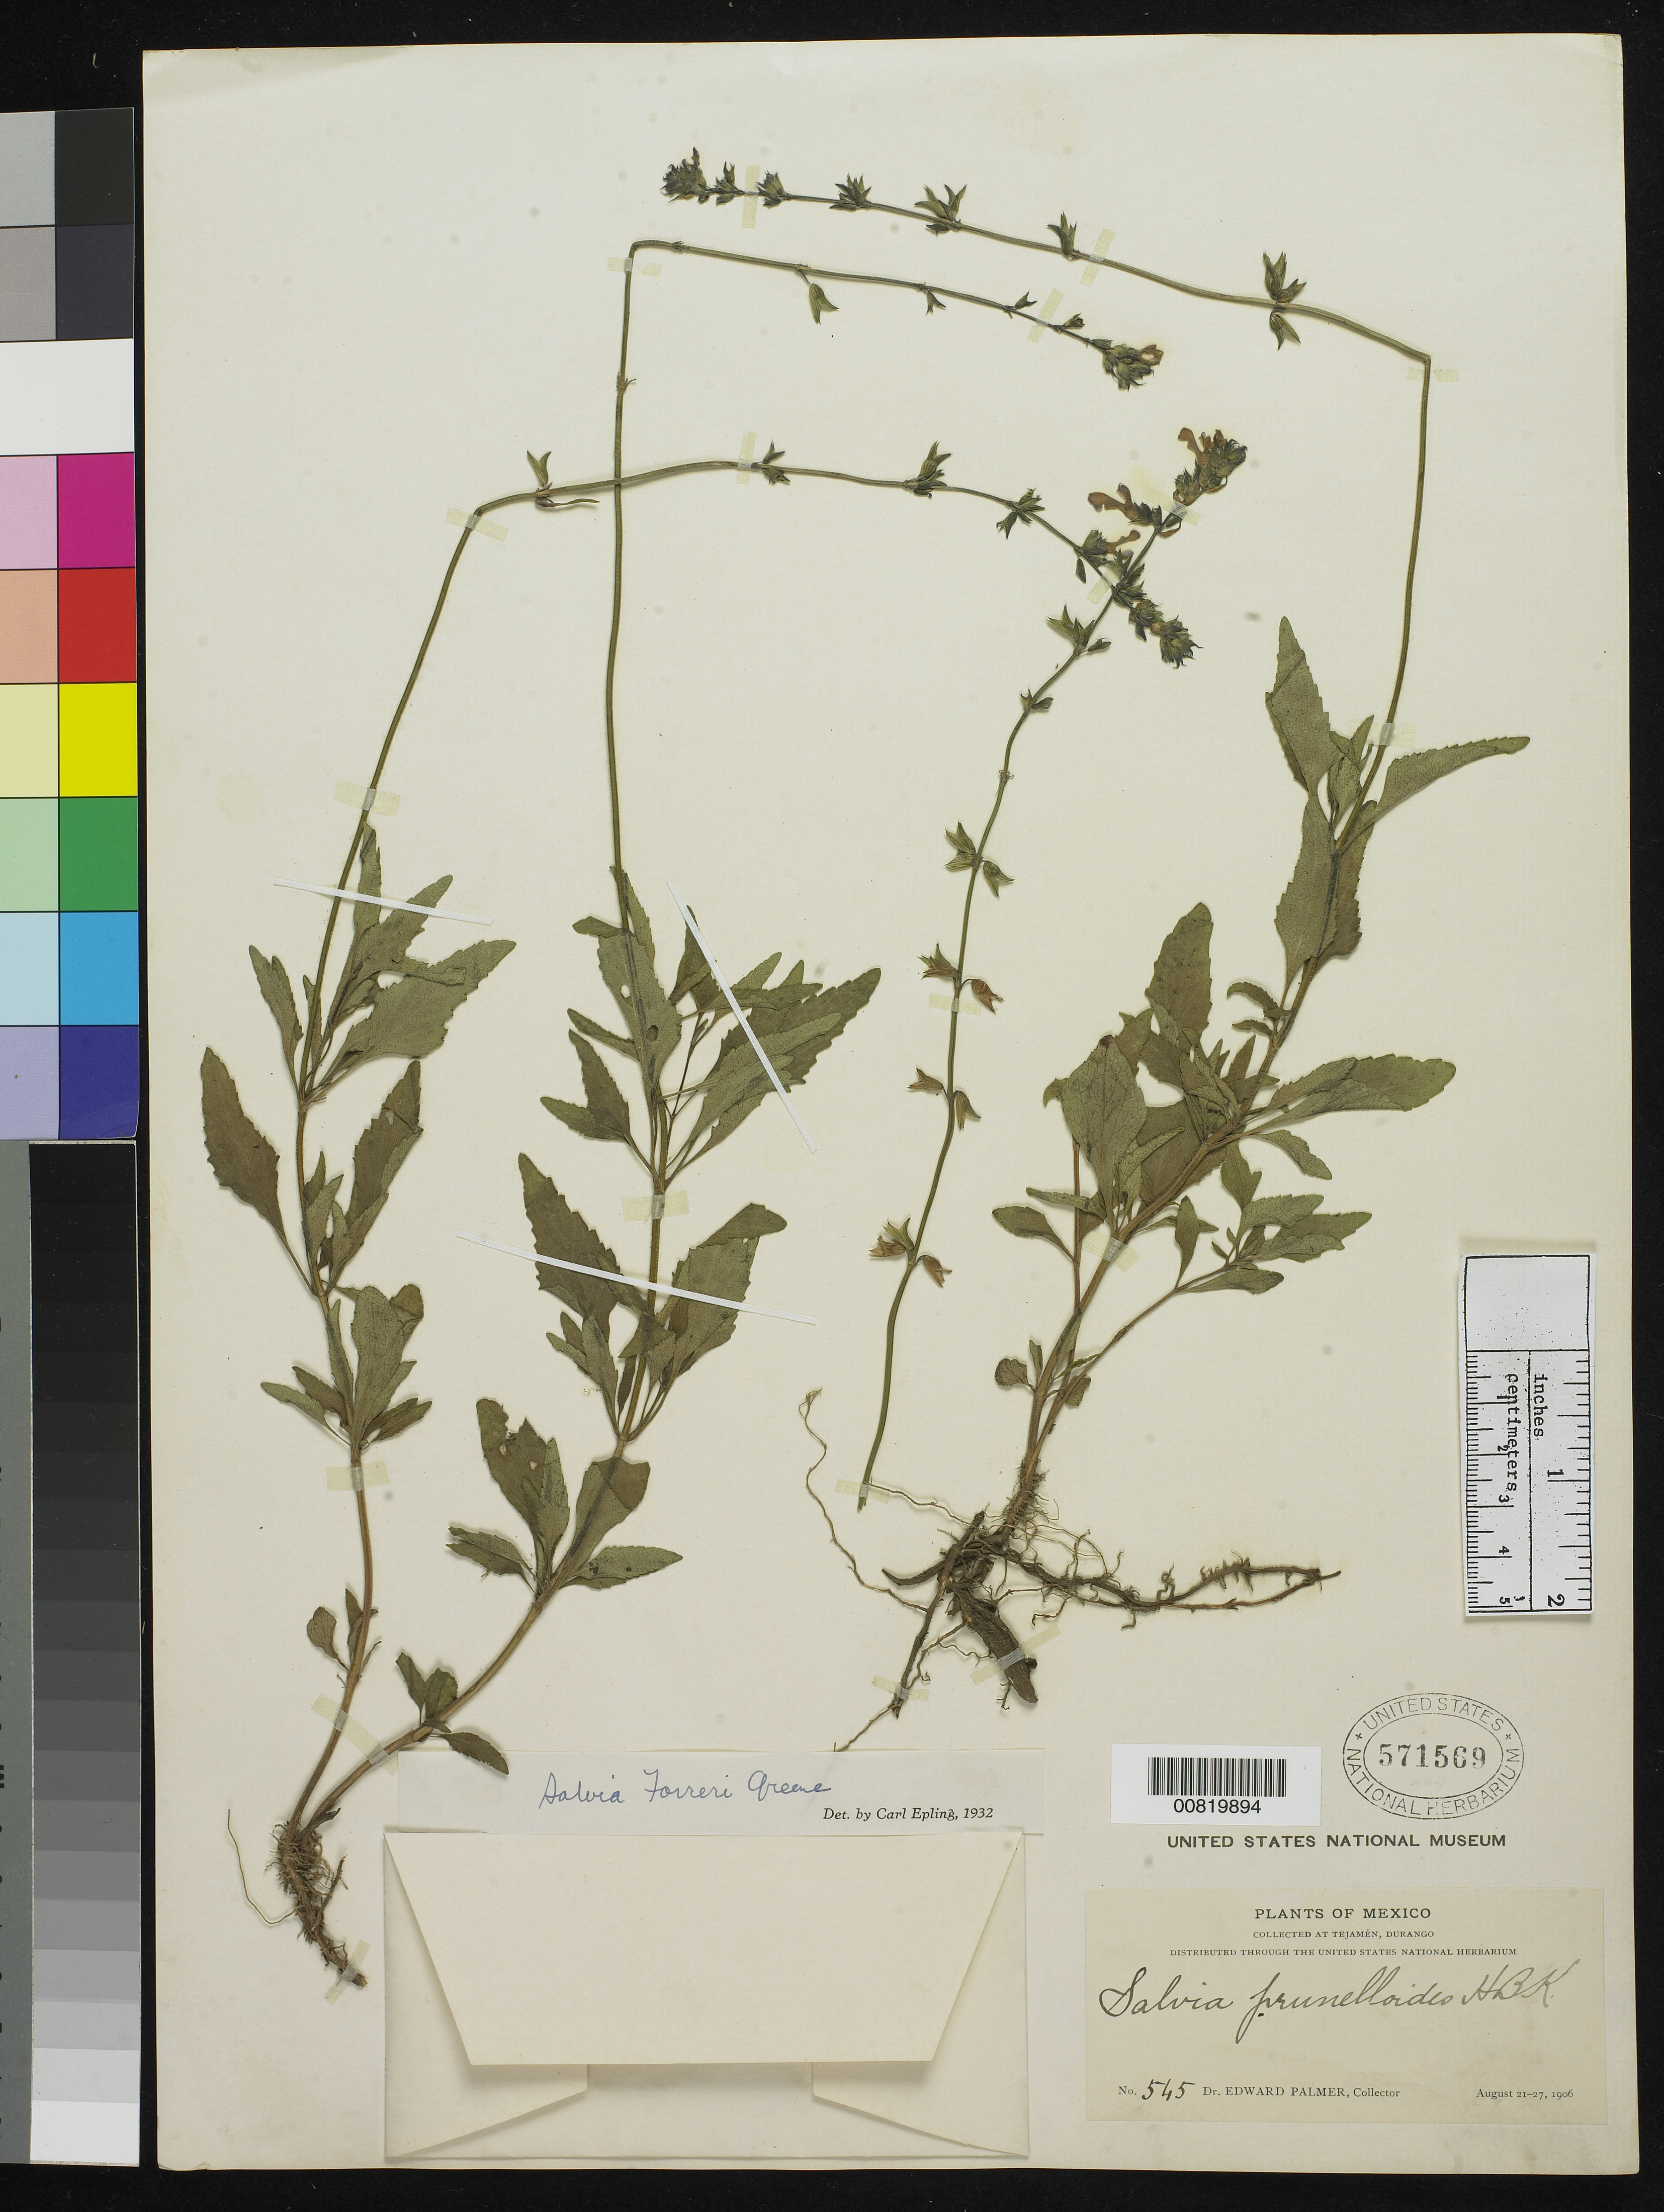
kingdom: Plantae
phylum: Tracheophyta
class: Magnoliopsida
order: Lamiales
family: Lamiaceae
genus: Salvia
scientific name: Salvia torreri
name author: Greene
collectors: E. Palmer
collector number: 545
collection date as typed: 21 Aug 1906 to 27 Aug 1906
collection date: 1906-08-21/1906-08-27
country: Mexico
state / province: Durango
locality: Tejamén, Durango.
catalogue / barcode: US 571569